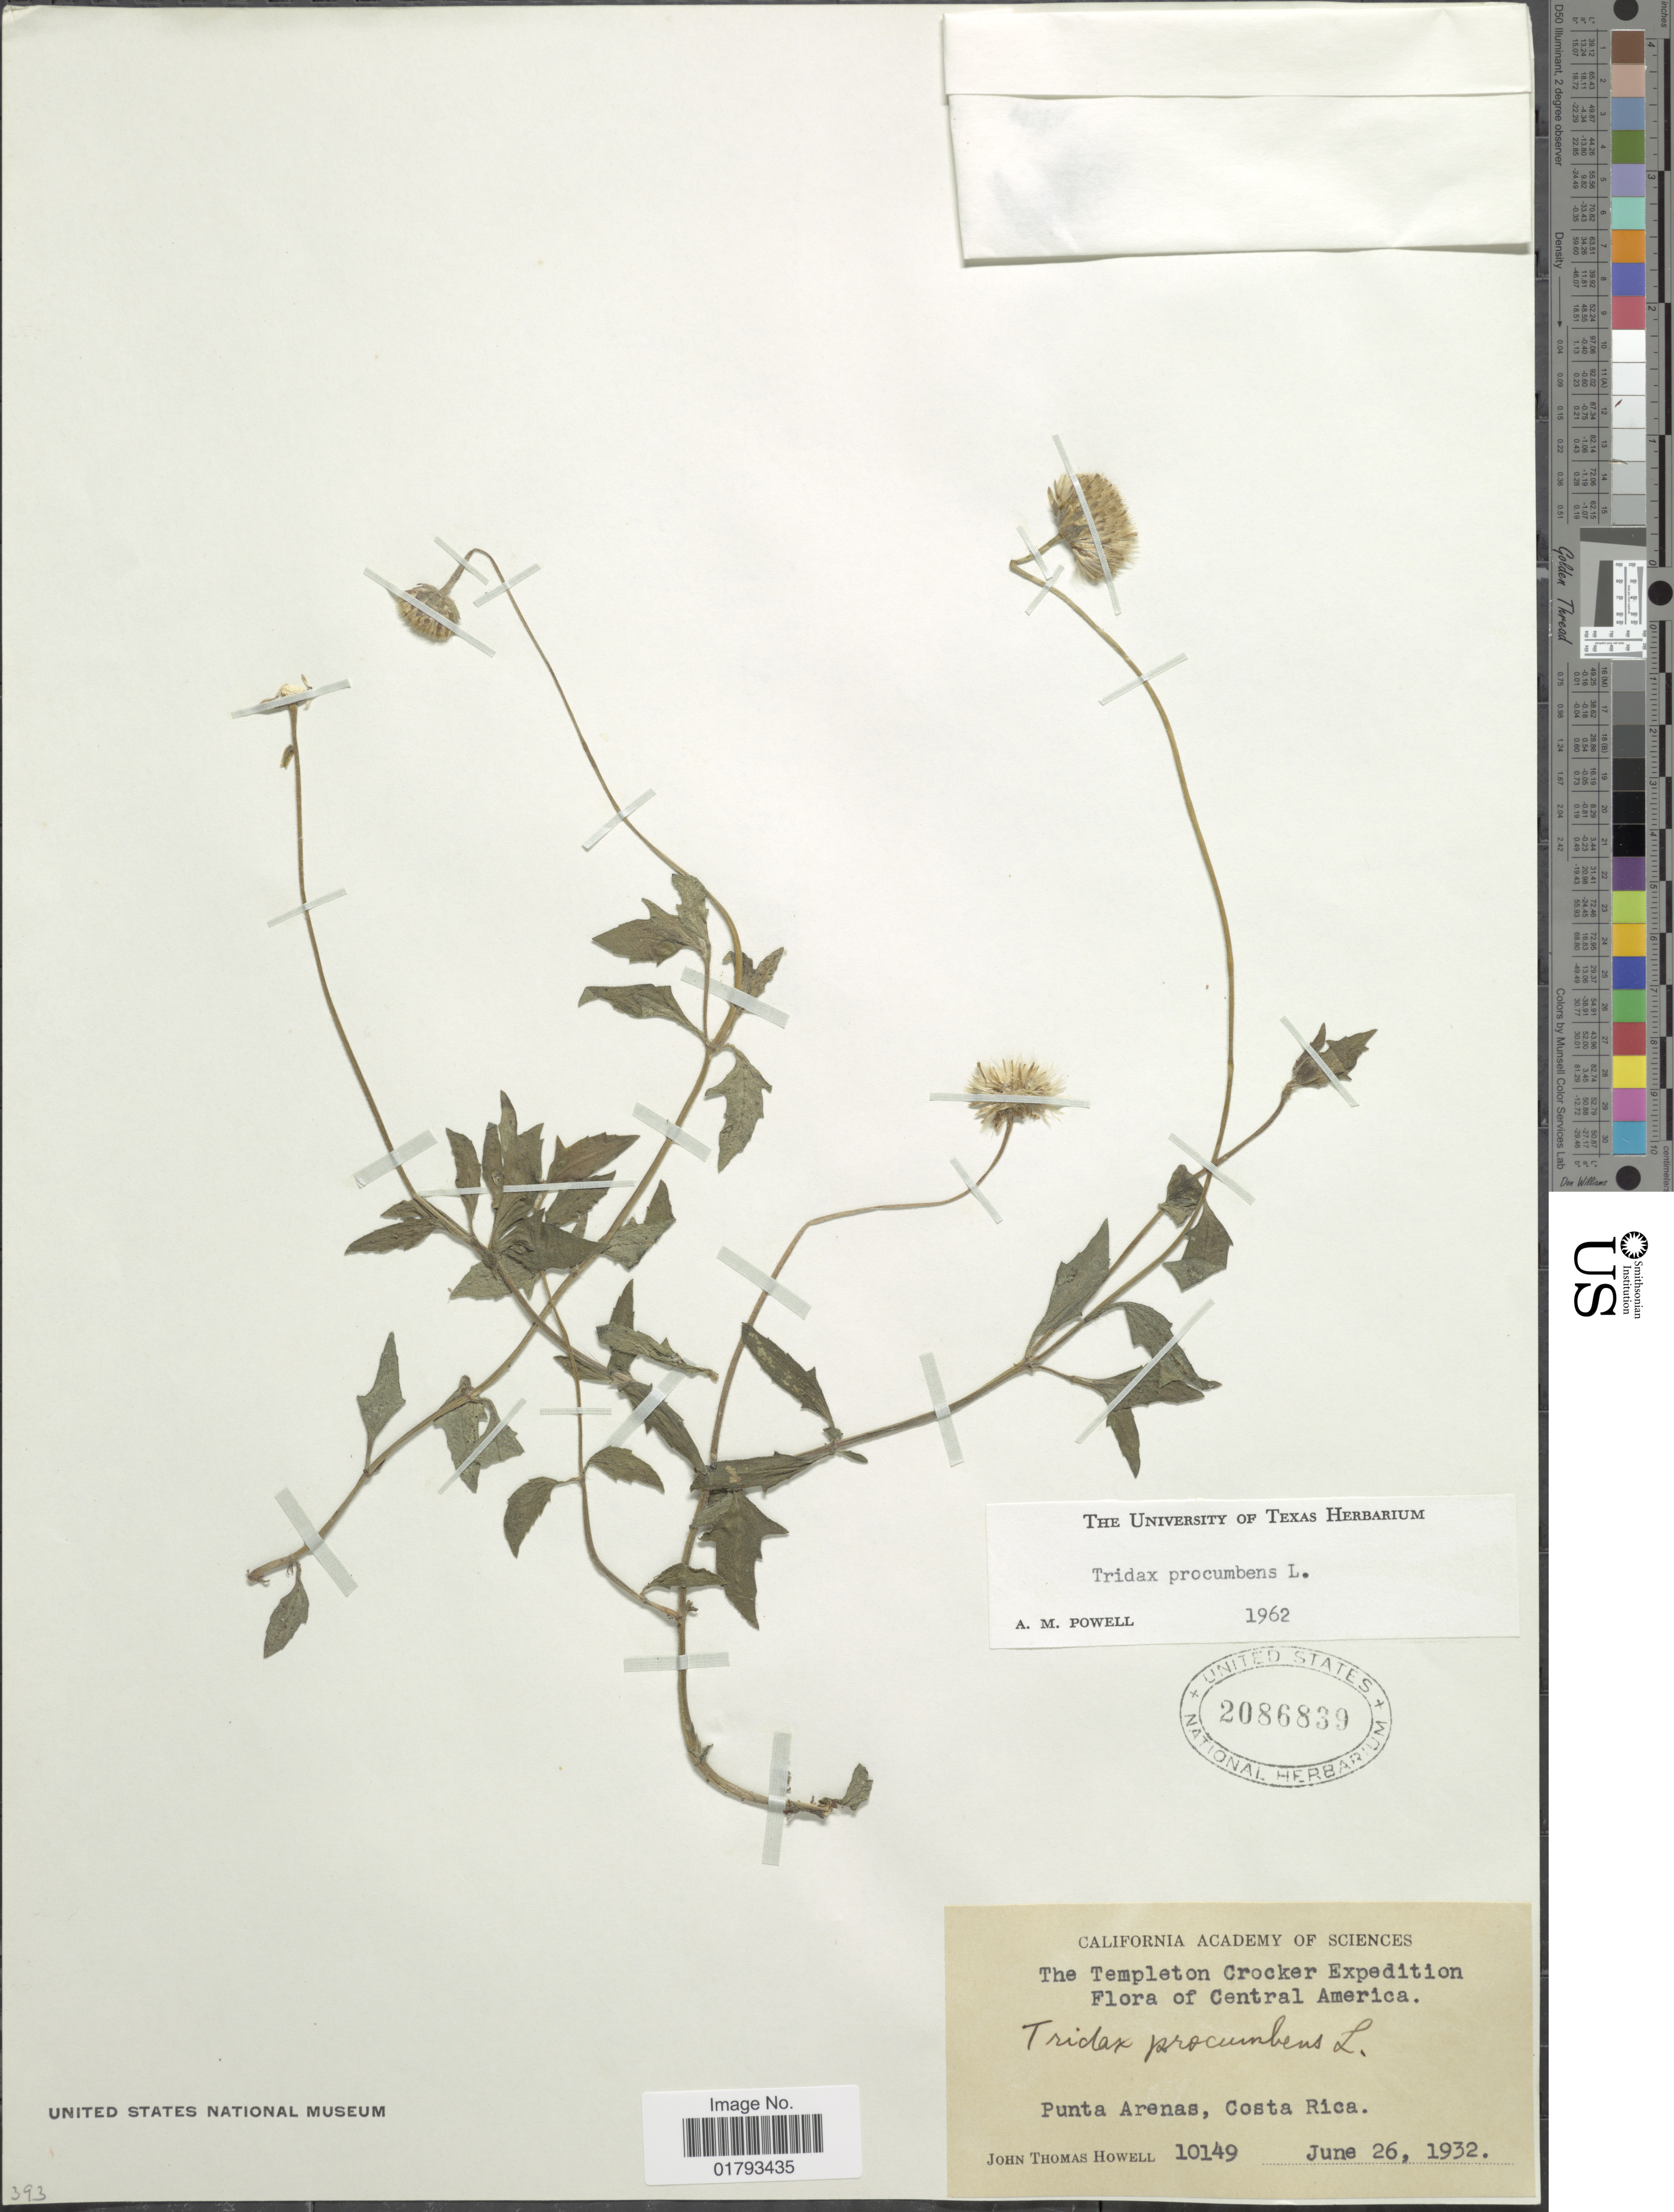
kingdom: Plantae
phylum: Tracheophyta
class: Magnoliopsida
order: Asterales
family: Asteraceae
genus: Tridax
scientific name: Tridax procumbens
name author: L.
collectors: J. T. Howell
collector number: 10149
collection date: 1932-06-26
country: Costa Rica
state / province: Puntarenas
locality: Punta Arenas, Costa Rica. Central America.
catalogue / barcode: US 2086839